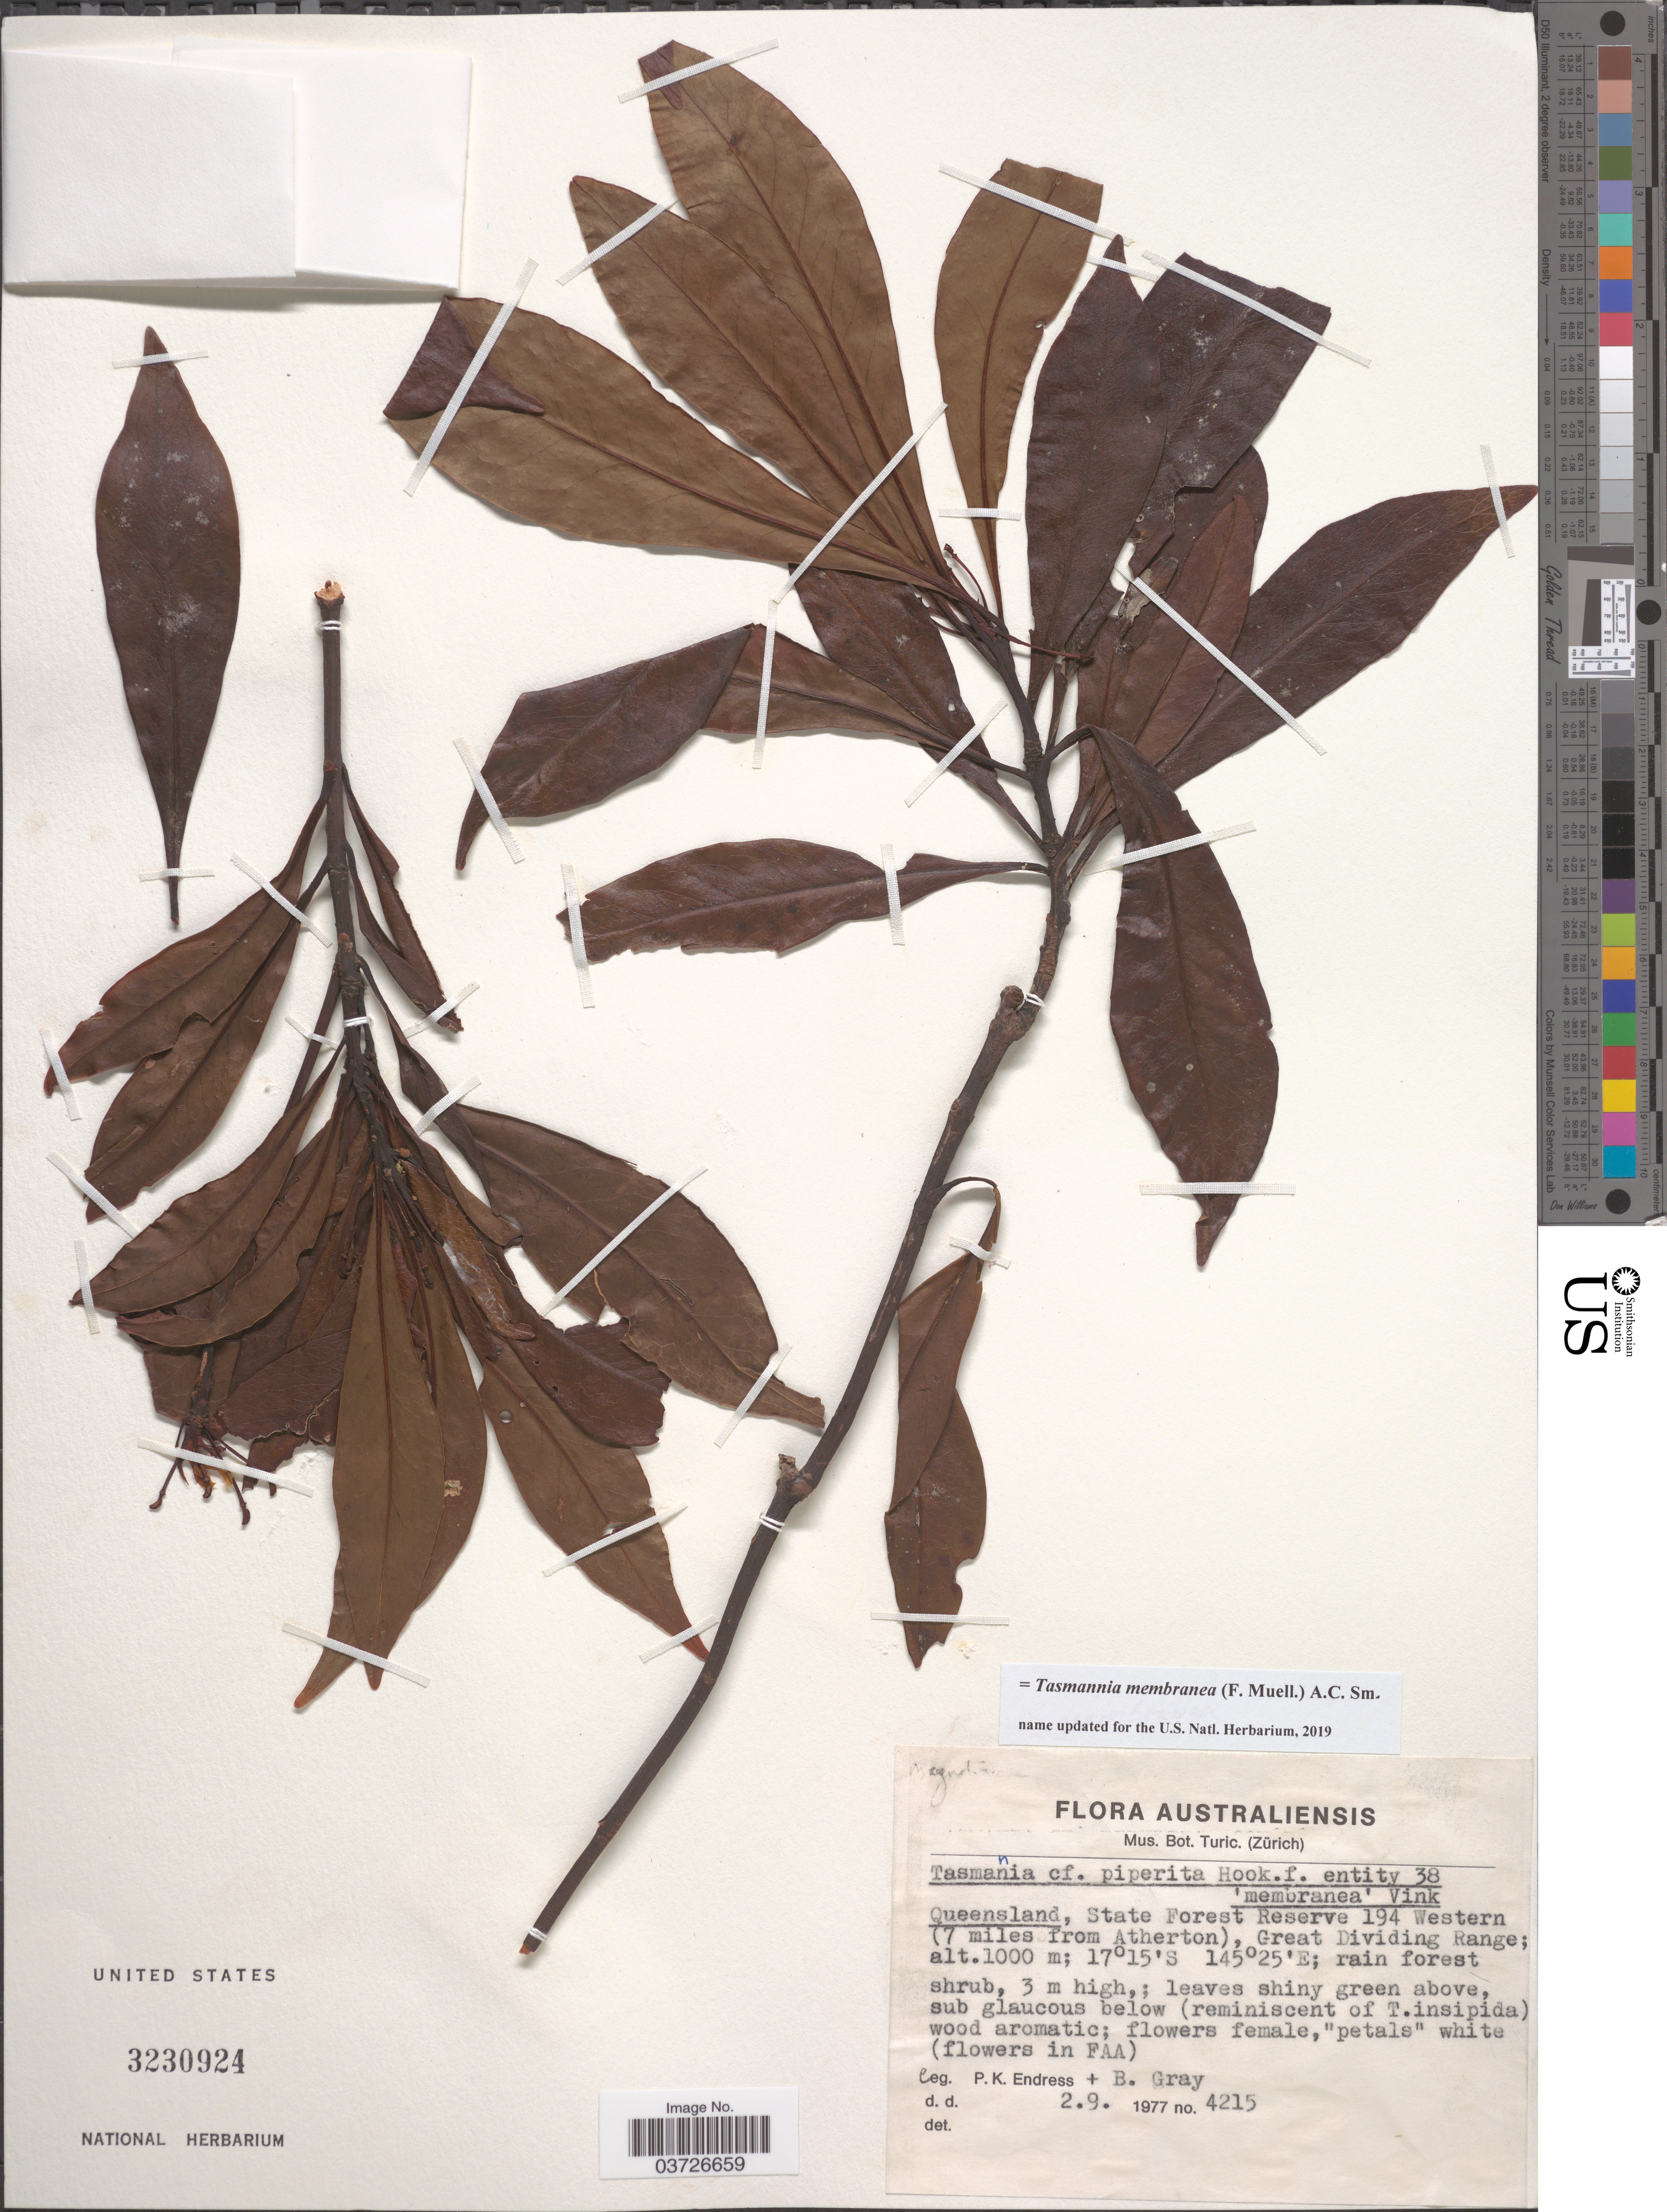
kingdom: Plantae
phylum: Tracheophyta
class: Magnoliopsida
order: Canellales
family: Winteraceae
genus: Tasmannia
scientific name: Tasmannia membranea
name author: (F. Muell.) A.C. Sm.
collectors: P. K. Endress & B. Gray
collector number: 4215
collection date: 1977-09-02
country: Australia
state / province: Queensland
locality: State Forest Reserve 194 Western (7 miles from Atherton), Great Dividing Range.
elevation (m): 1000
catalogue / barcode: US 3230924